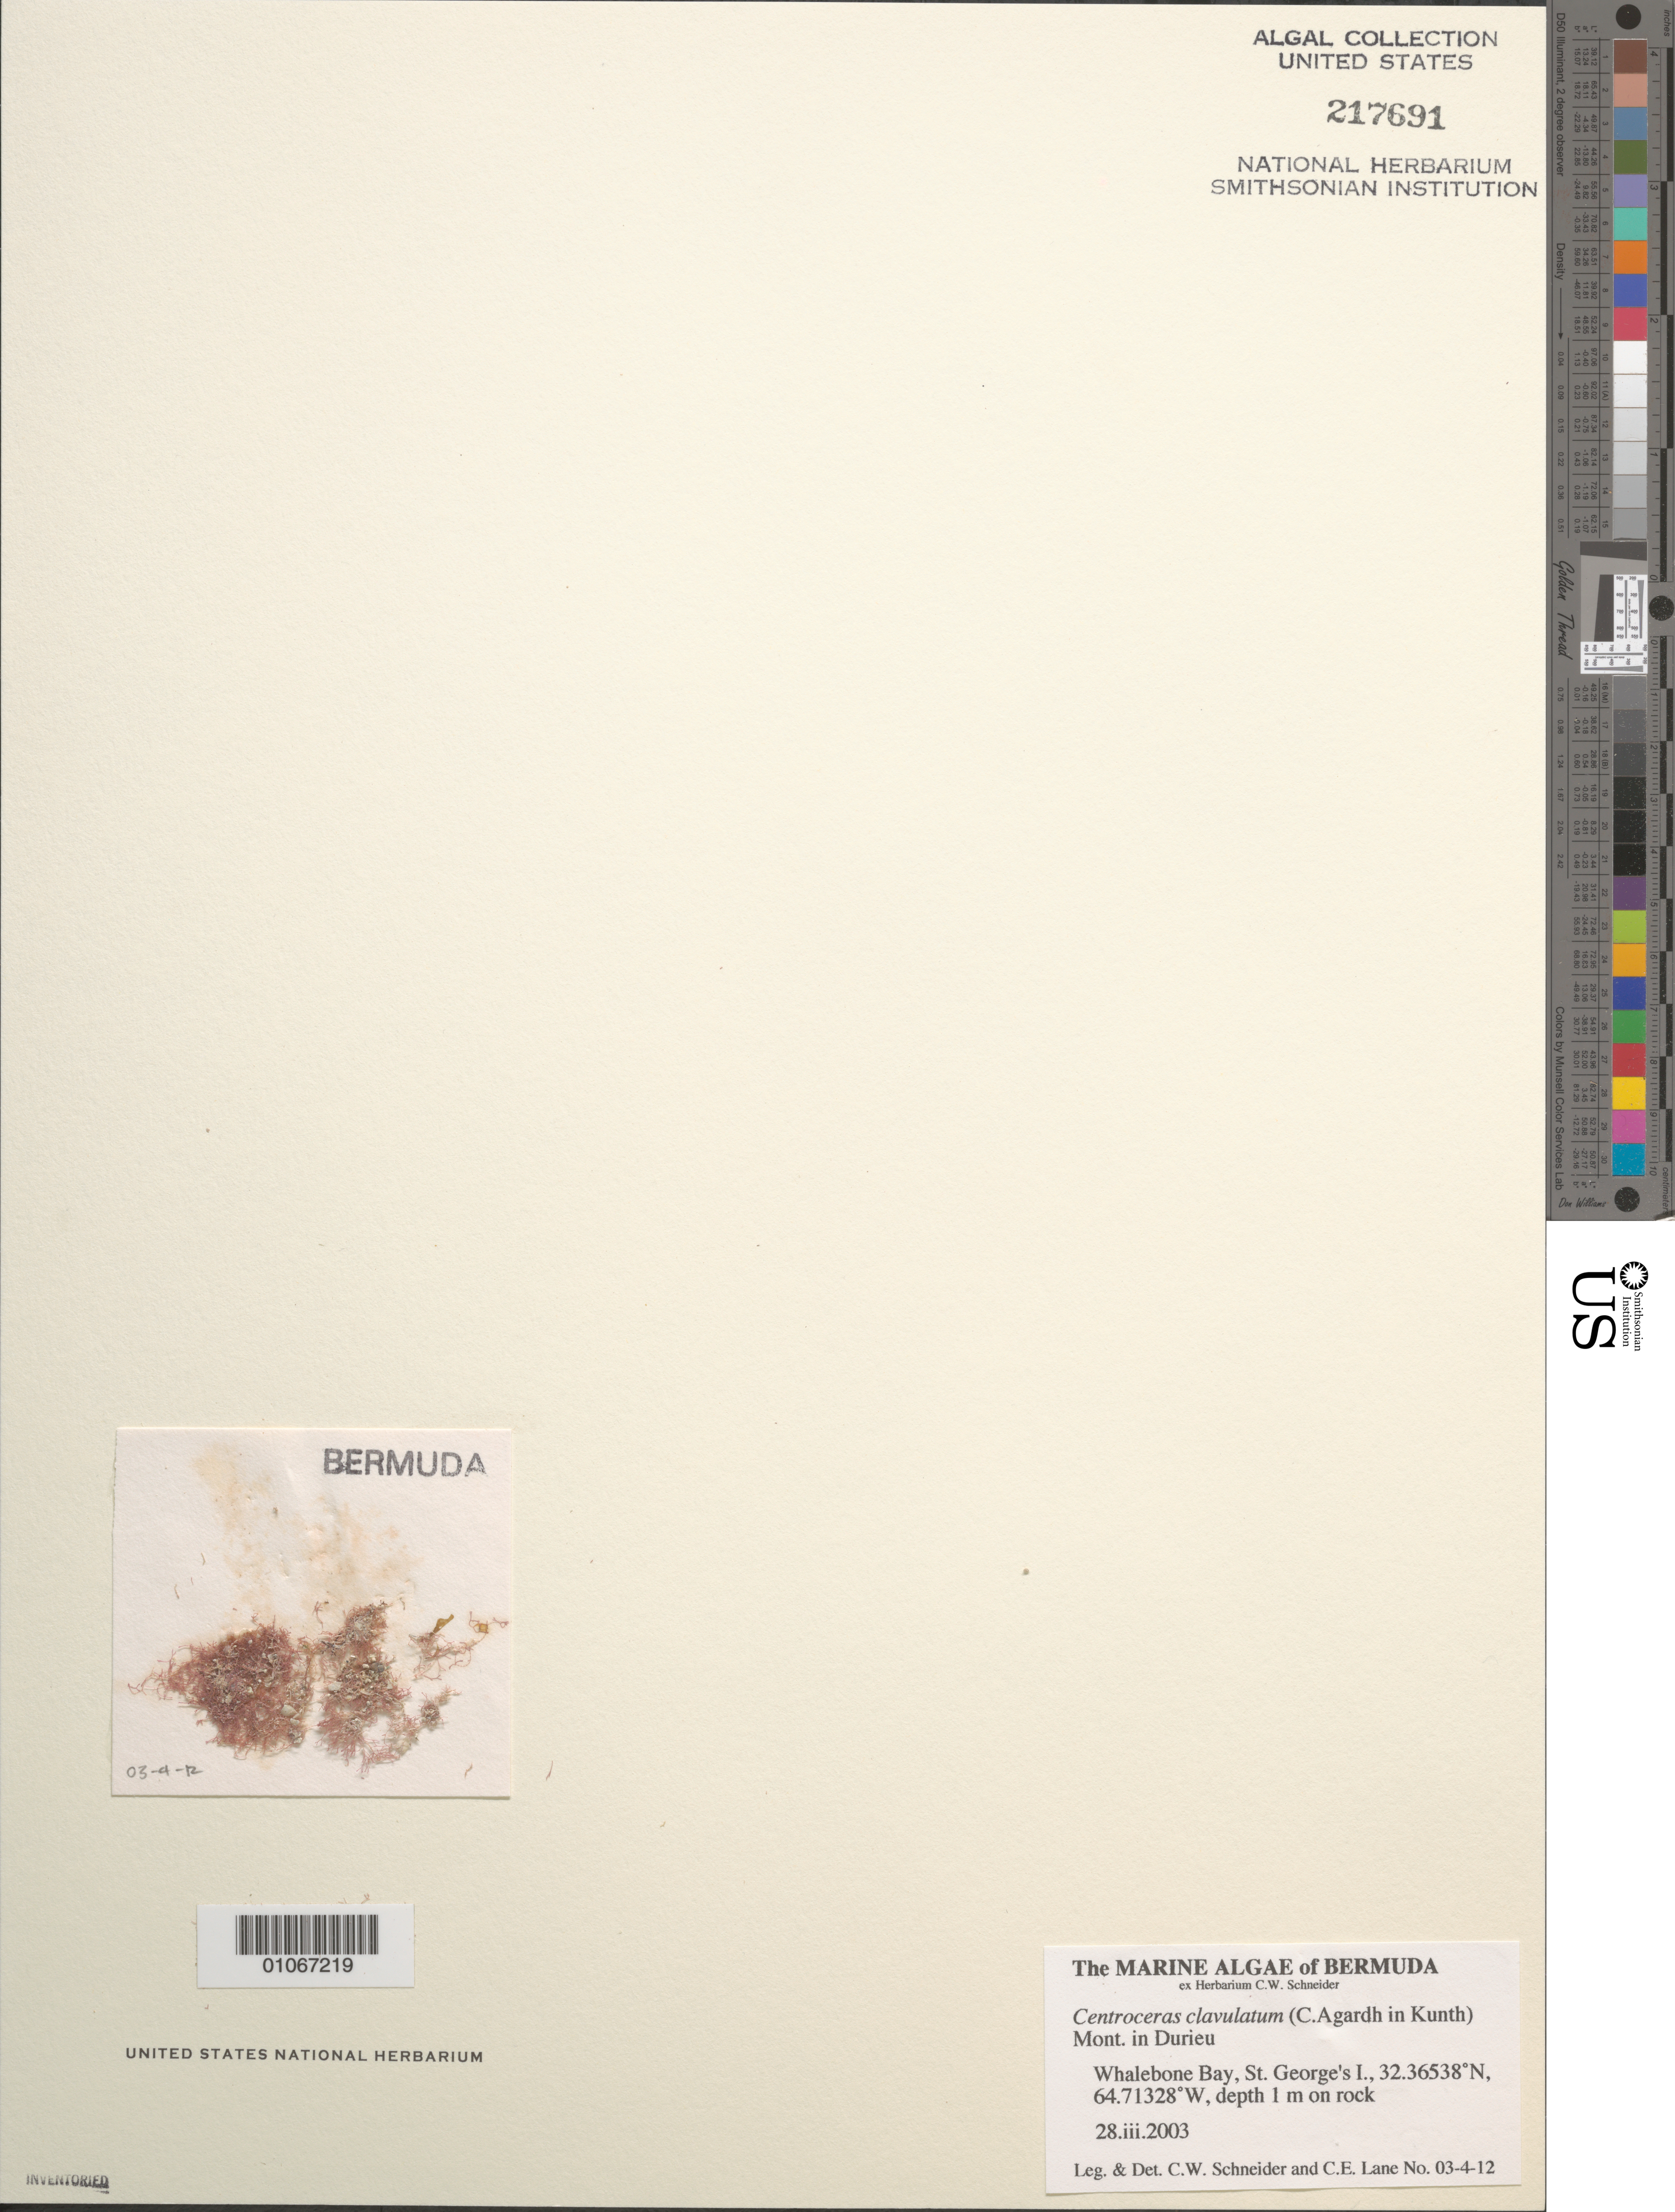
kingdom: Plantae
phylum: Rhodophyta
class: Florideophyceae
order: Ceramiales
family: Ceramiaceae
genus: Centroceras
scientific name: Centroceras clavulatum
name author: (C. Agardh) Mont.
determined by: Schneider, C. W.; Lane, C. E.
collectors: C. W. Schneider & C. E. Lane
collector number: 03-4-12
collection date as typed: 28 Mar 2003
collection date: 2003-03-28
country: Bermuda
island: St. George's Island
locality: Whalebone Bay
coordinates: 32.36538 N, 64.71328 W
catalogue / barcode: US 217691